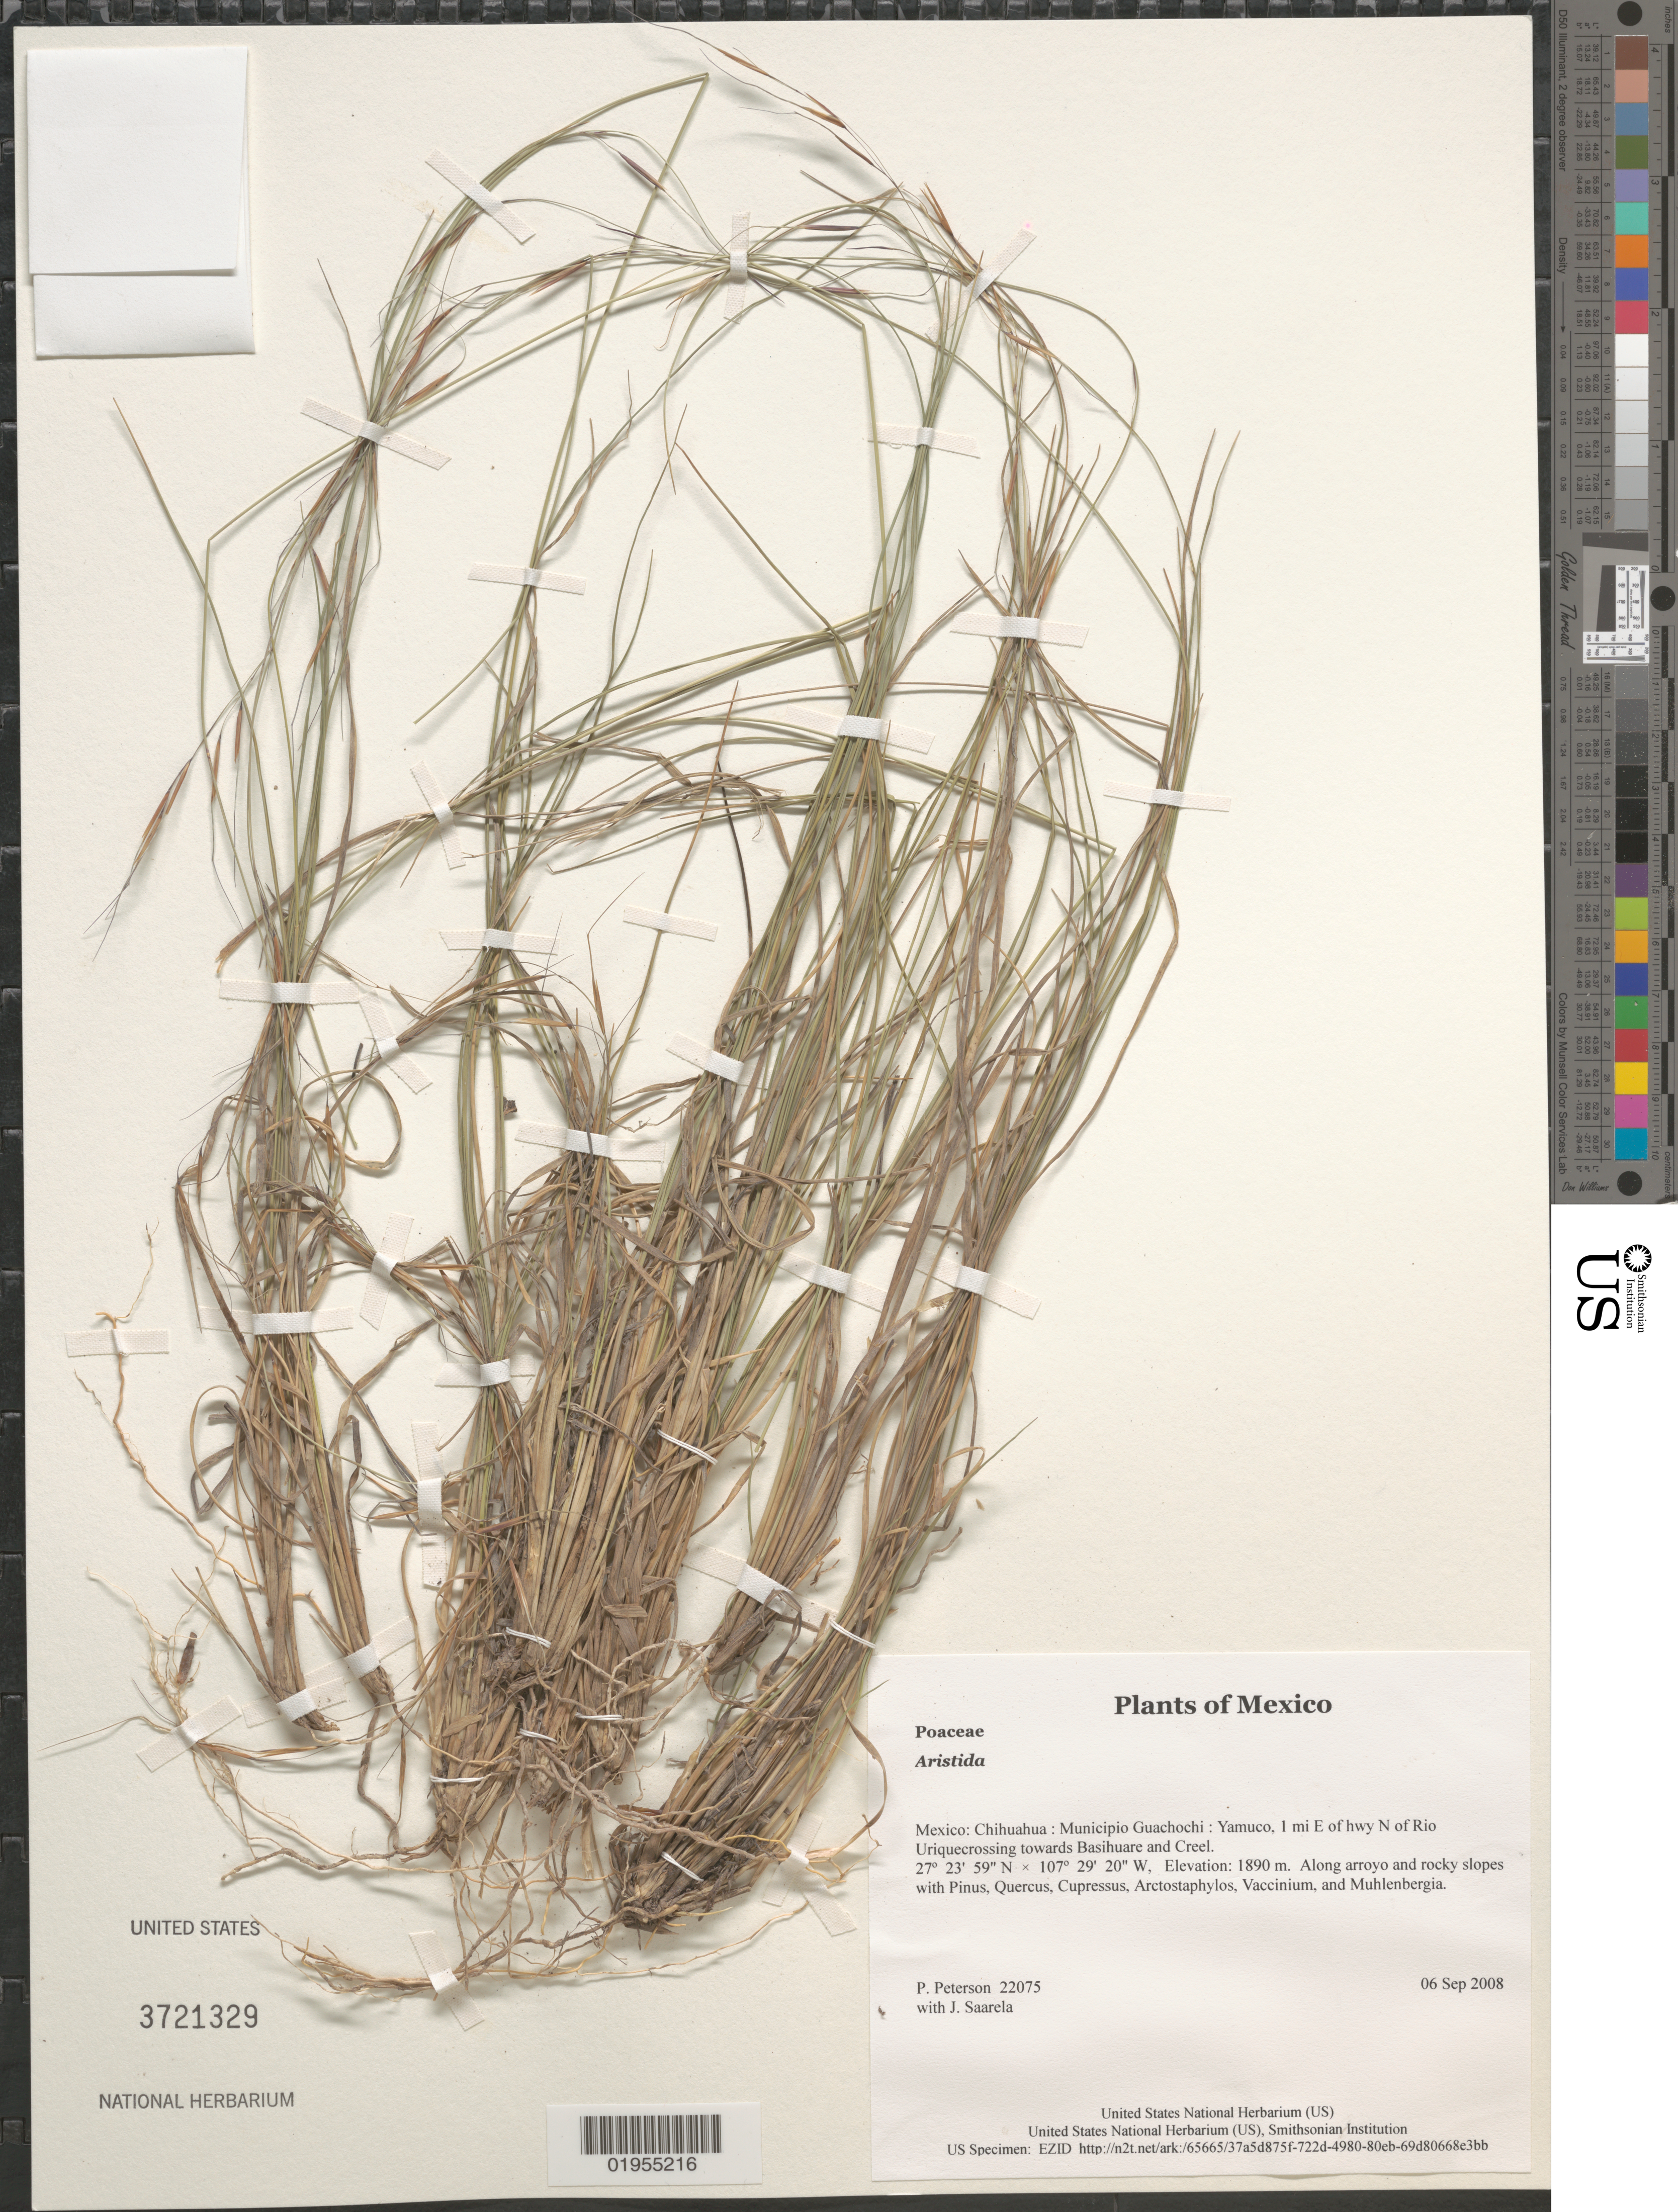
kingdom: Plantae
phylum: Tracheophyta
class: Liliopsida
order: Poales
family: Poaceae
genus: Aristida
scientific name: Aristida spanospicula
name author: Allred et al.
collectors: P. M. Peterson & J. Saarela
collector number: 22075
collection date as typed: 06 Sep 2008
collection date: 2008-09-06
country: Mexico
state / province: Chihuahua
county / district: Municipio Guachochi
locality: Yamuco, 1 mi E of hwy N of Rio Uriquecrossing towards Basihuare and Creel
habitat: Along arroyo and rocky slopes with Pinus, Quercus, Cupressus, Arctostaphylos, Vaccinium, and Muhlenbergia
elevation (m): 1890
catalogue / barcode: US 3721329